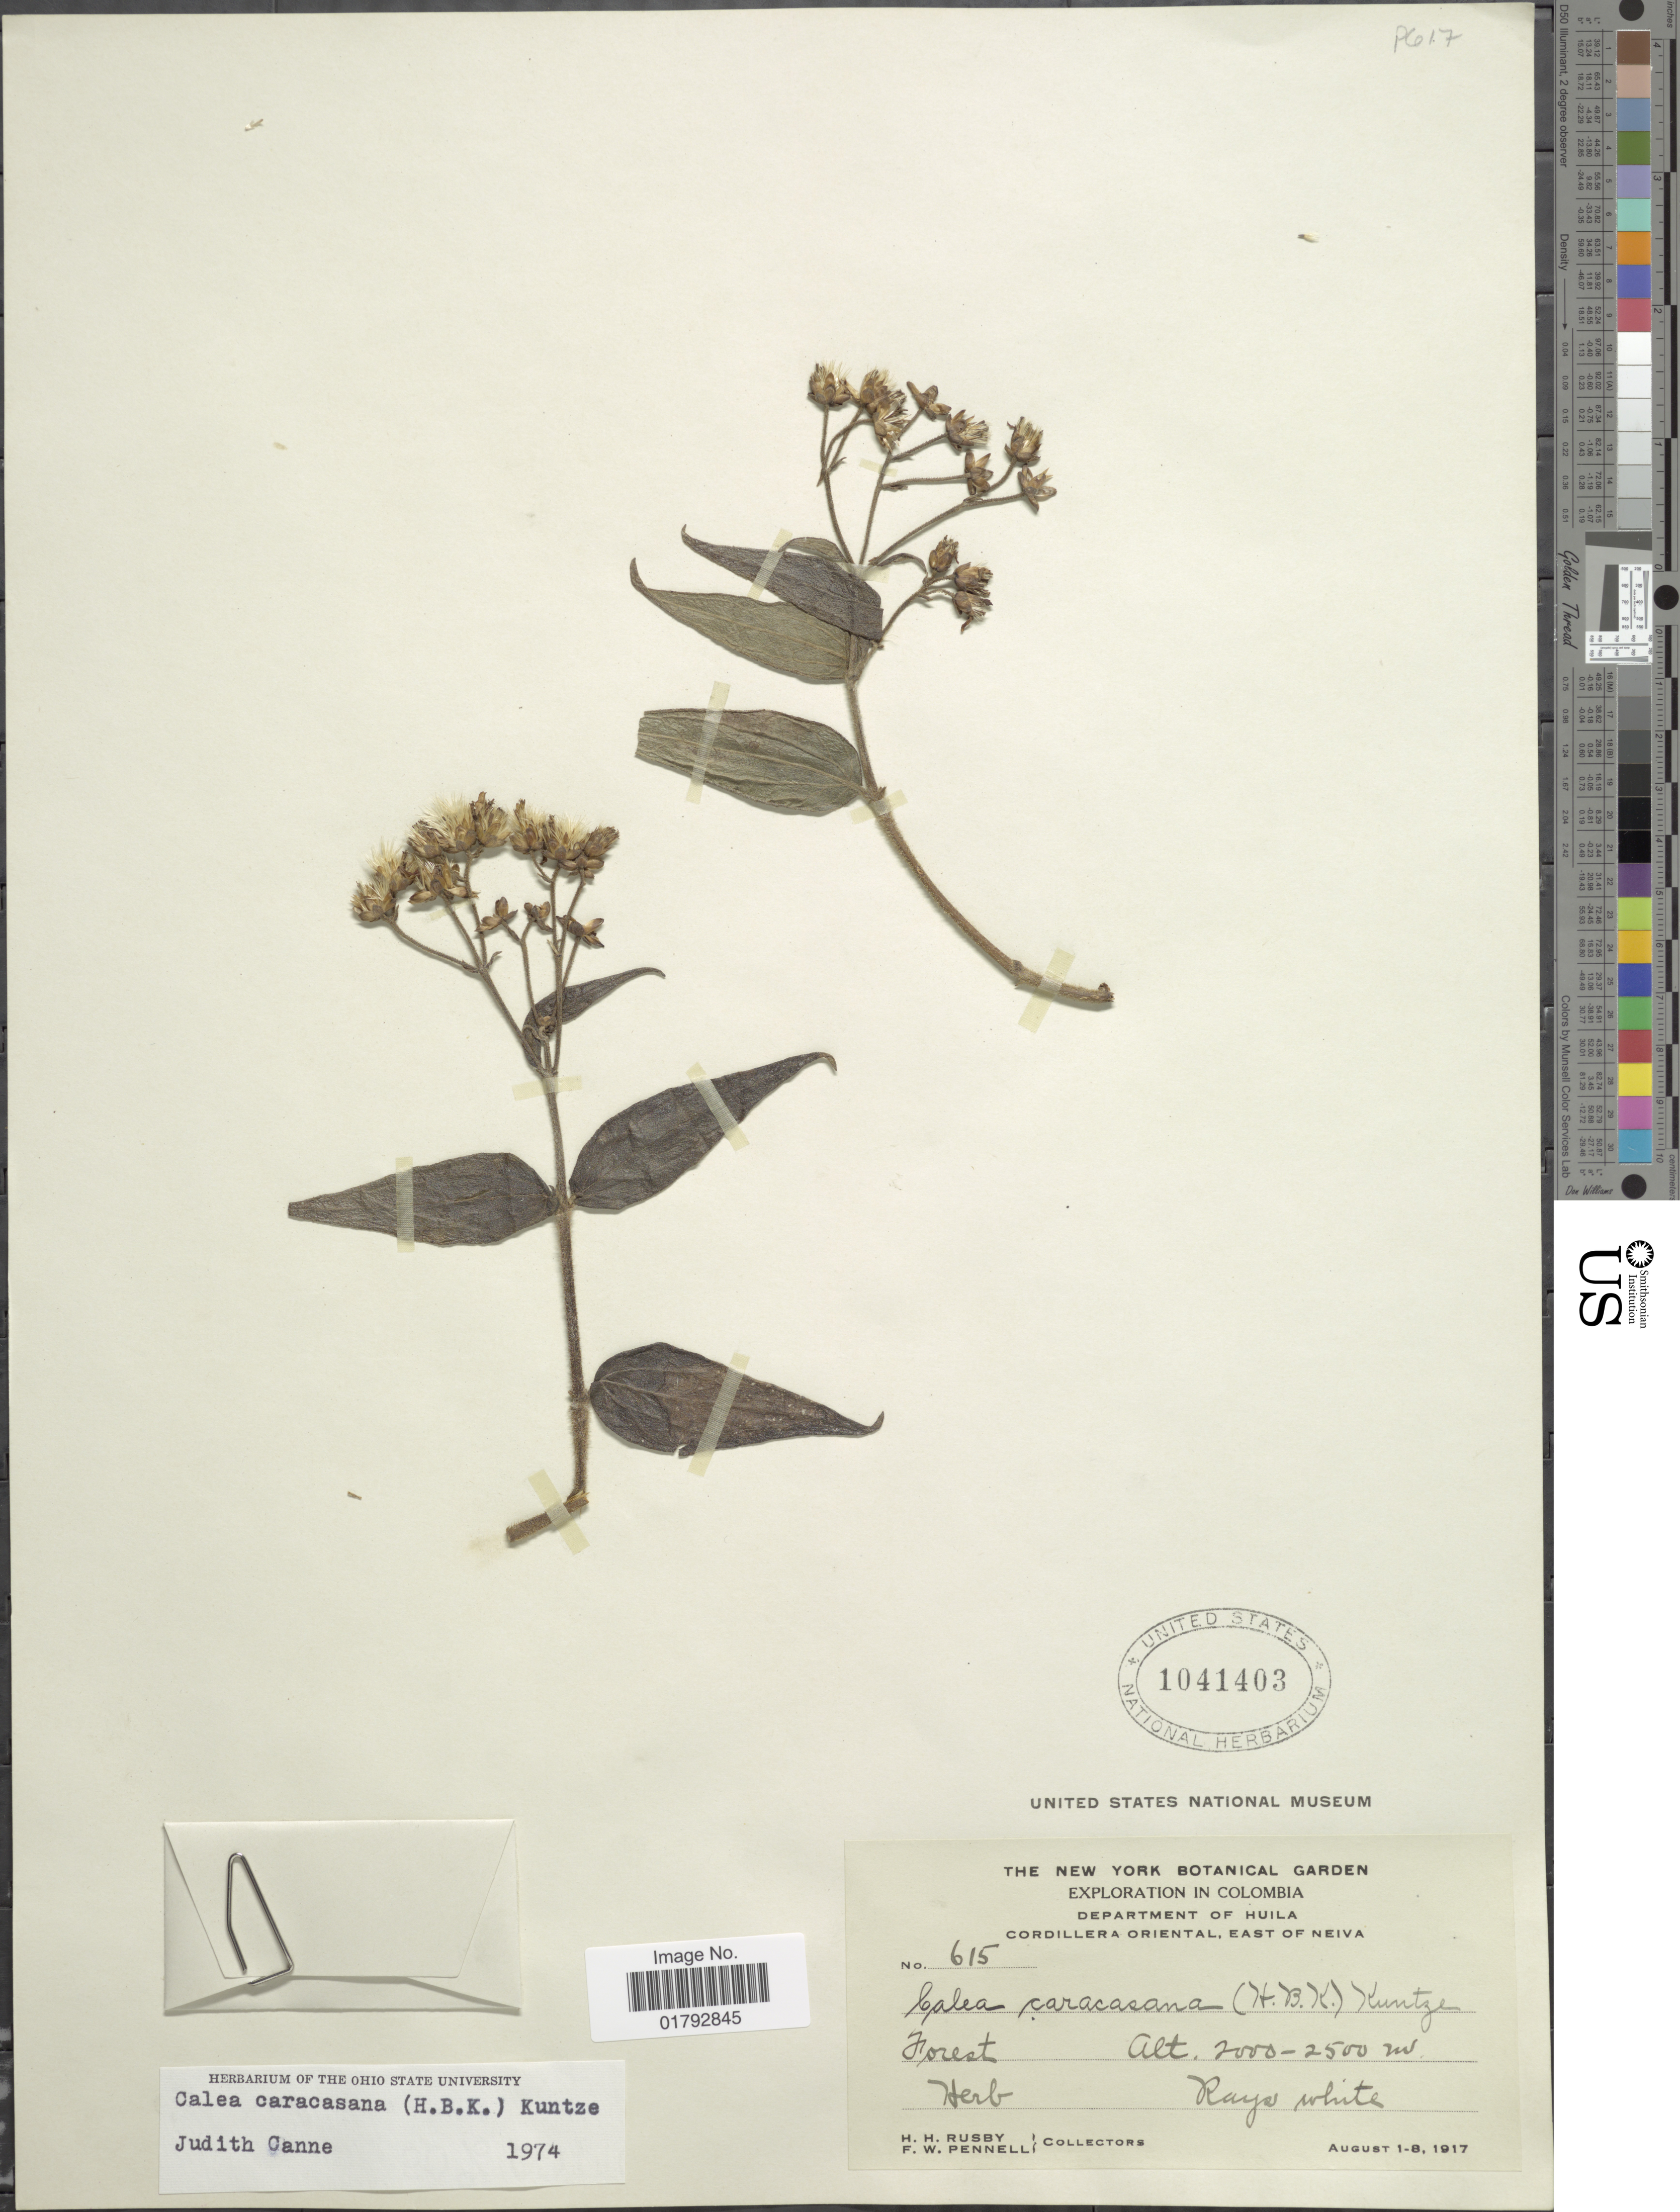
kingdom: Plantae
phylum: Tracheophyta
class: Magnoliopsida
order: Asterales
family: Asteraceae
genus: Alloispermum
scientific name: Alloispermum caracasanum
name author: (Kunth) H. Rob.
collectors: H. H. Rusby & F. W. Pennell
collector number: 615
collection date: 1917-08-01/1917-08-08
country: Colombia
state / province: Huila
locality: Department of Huila, Cordillera Oriental, east of Neiva.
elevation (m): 2000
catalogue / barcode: US 1041403